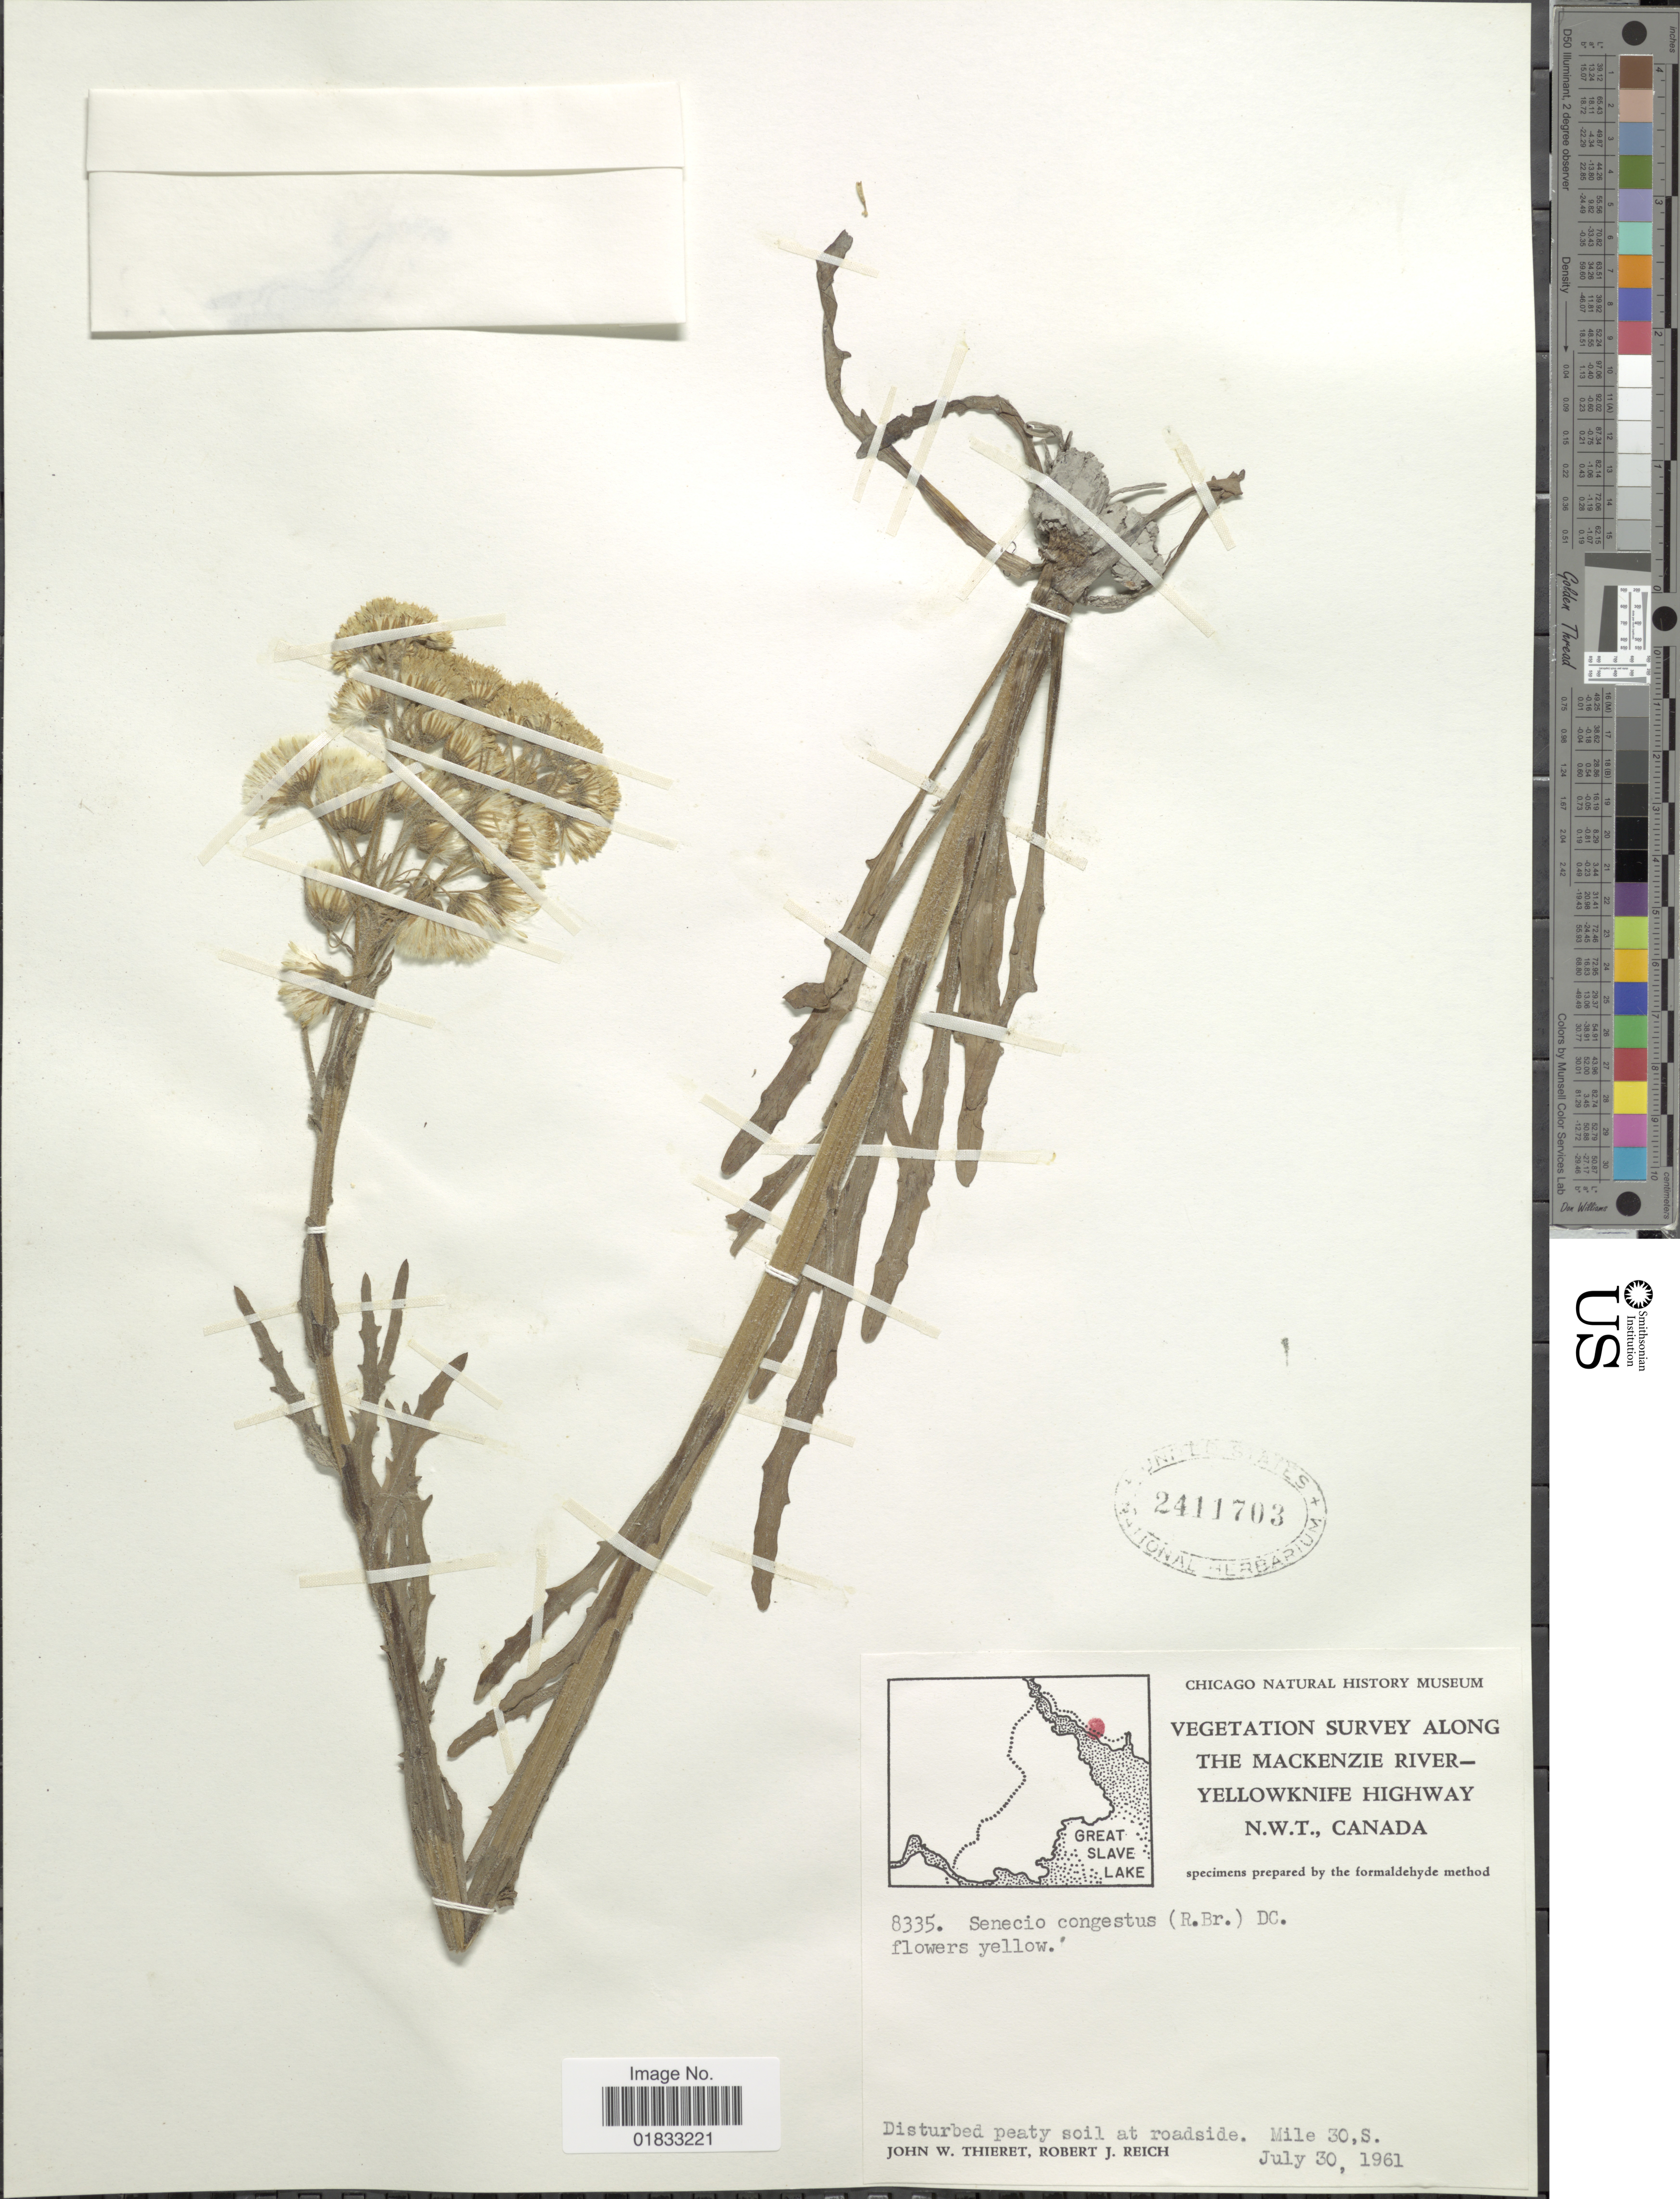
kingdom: Plantae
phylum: Tracheophyta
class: Magnoliopsida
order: Asterales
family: Asteraceae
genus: Tephroseris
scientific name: Tephroseris palustris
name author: (L.) Rchb.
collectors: J. W. Thieret & R. Reich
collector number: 8335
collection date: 1961-07-30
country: Canada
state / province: Northwest Territories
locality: Vegetation Survey along the Mackenzie River, Yelloknife Highway, Mile 30, S.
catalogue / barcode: US 2411703